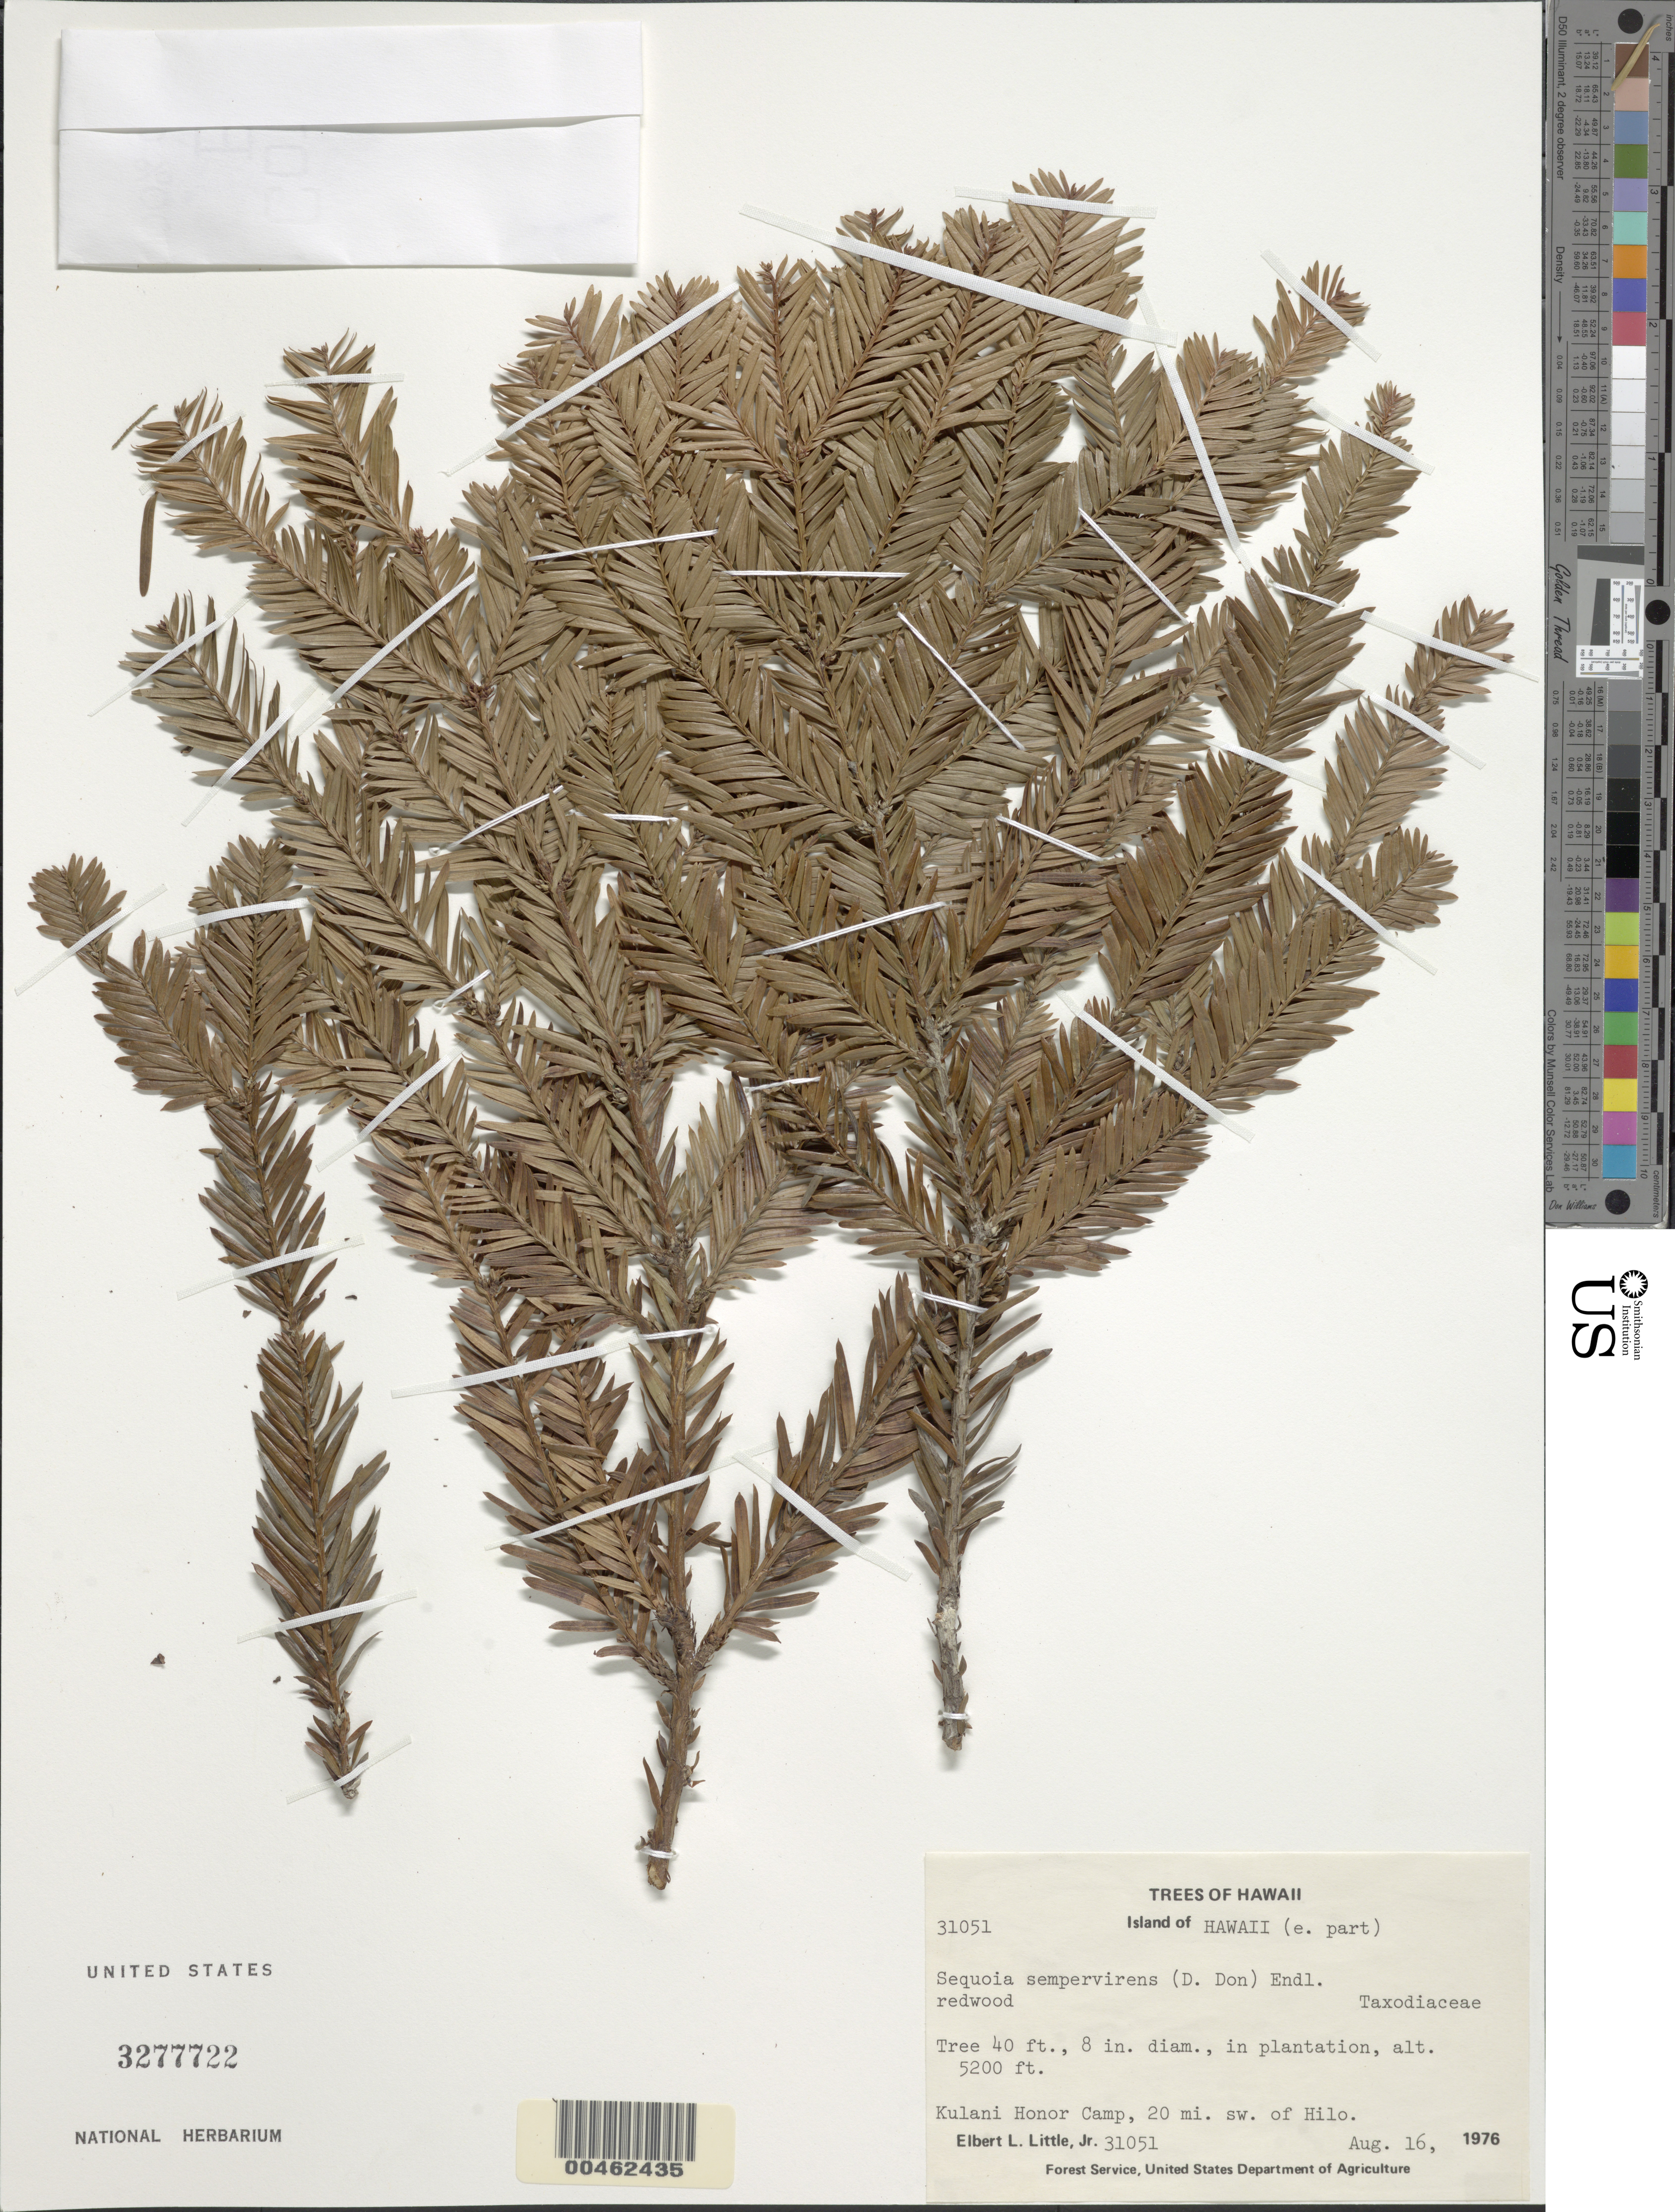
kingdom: Plantae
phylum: Tracheophyta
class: Pinopsida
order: Pinales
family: Cupressaceae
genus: Sequoia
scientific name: Sequoia sempervirens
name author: (D. Don) Endl.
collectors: E. L. Little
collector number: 31051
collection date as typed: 16 Aug 1976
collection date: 1976-08-16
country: United States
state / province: Hawaii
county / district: Hawaii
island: Hawaii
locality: E part of Hawaii, Kulani Honor Camp, 20 mi SW of Hilo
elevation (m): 1585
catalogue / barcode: US 3277722